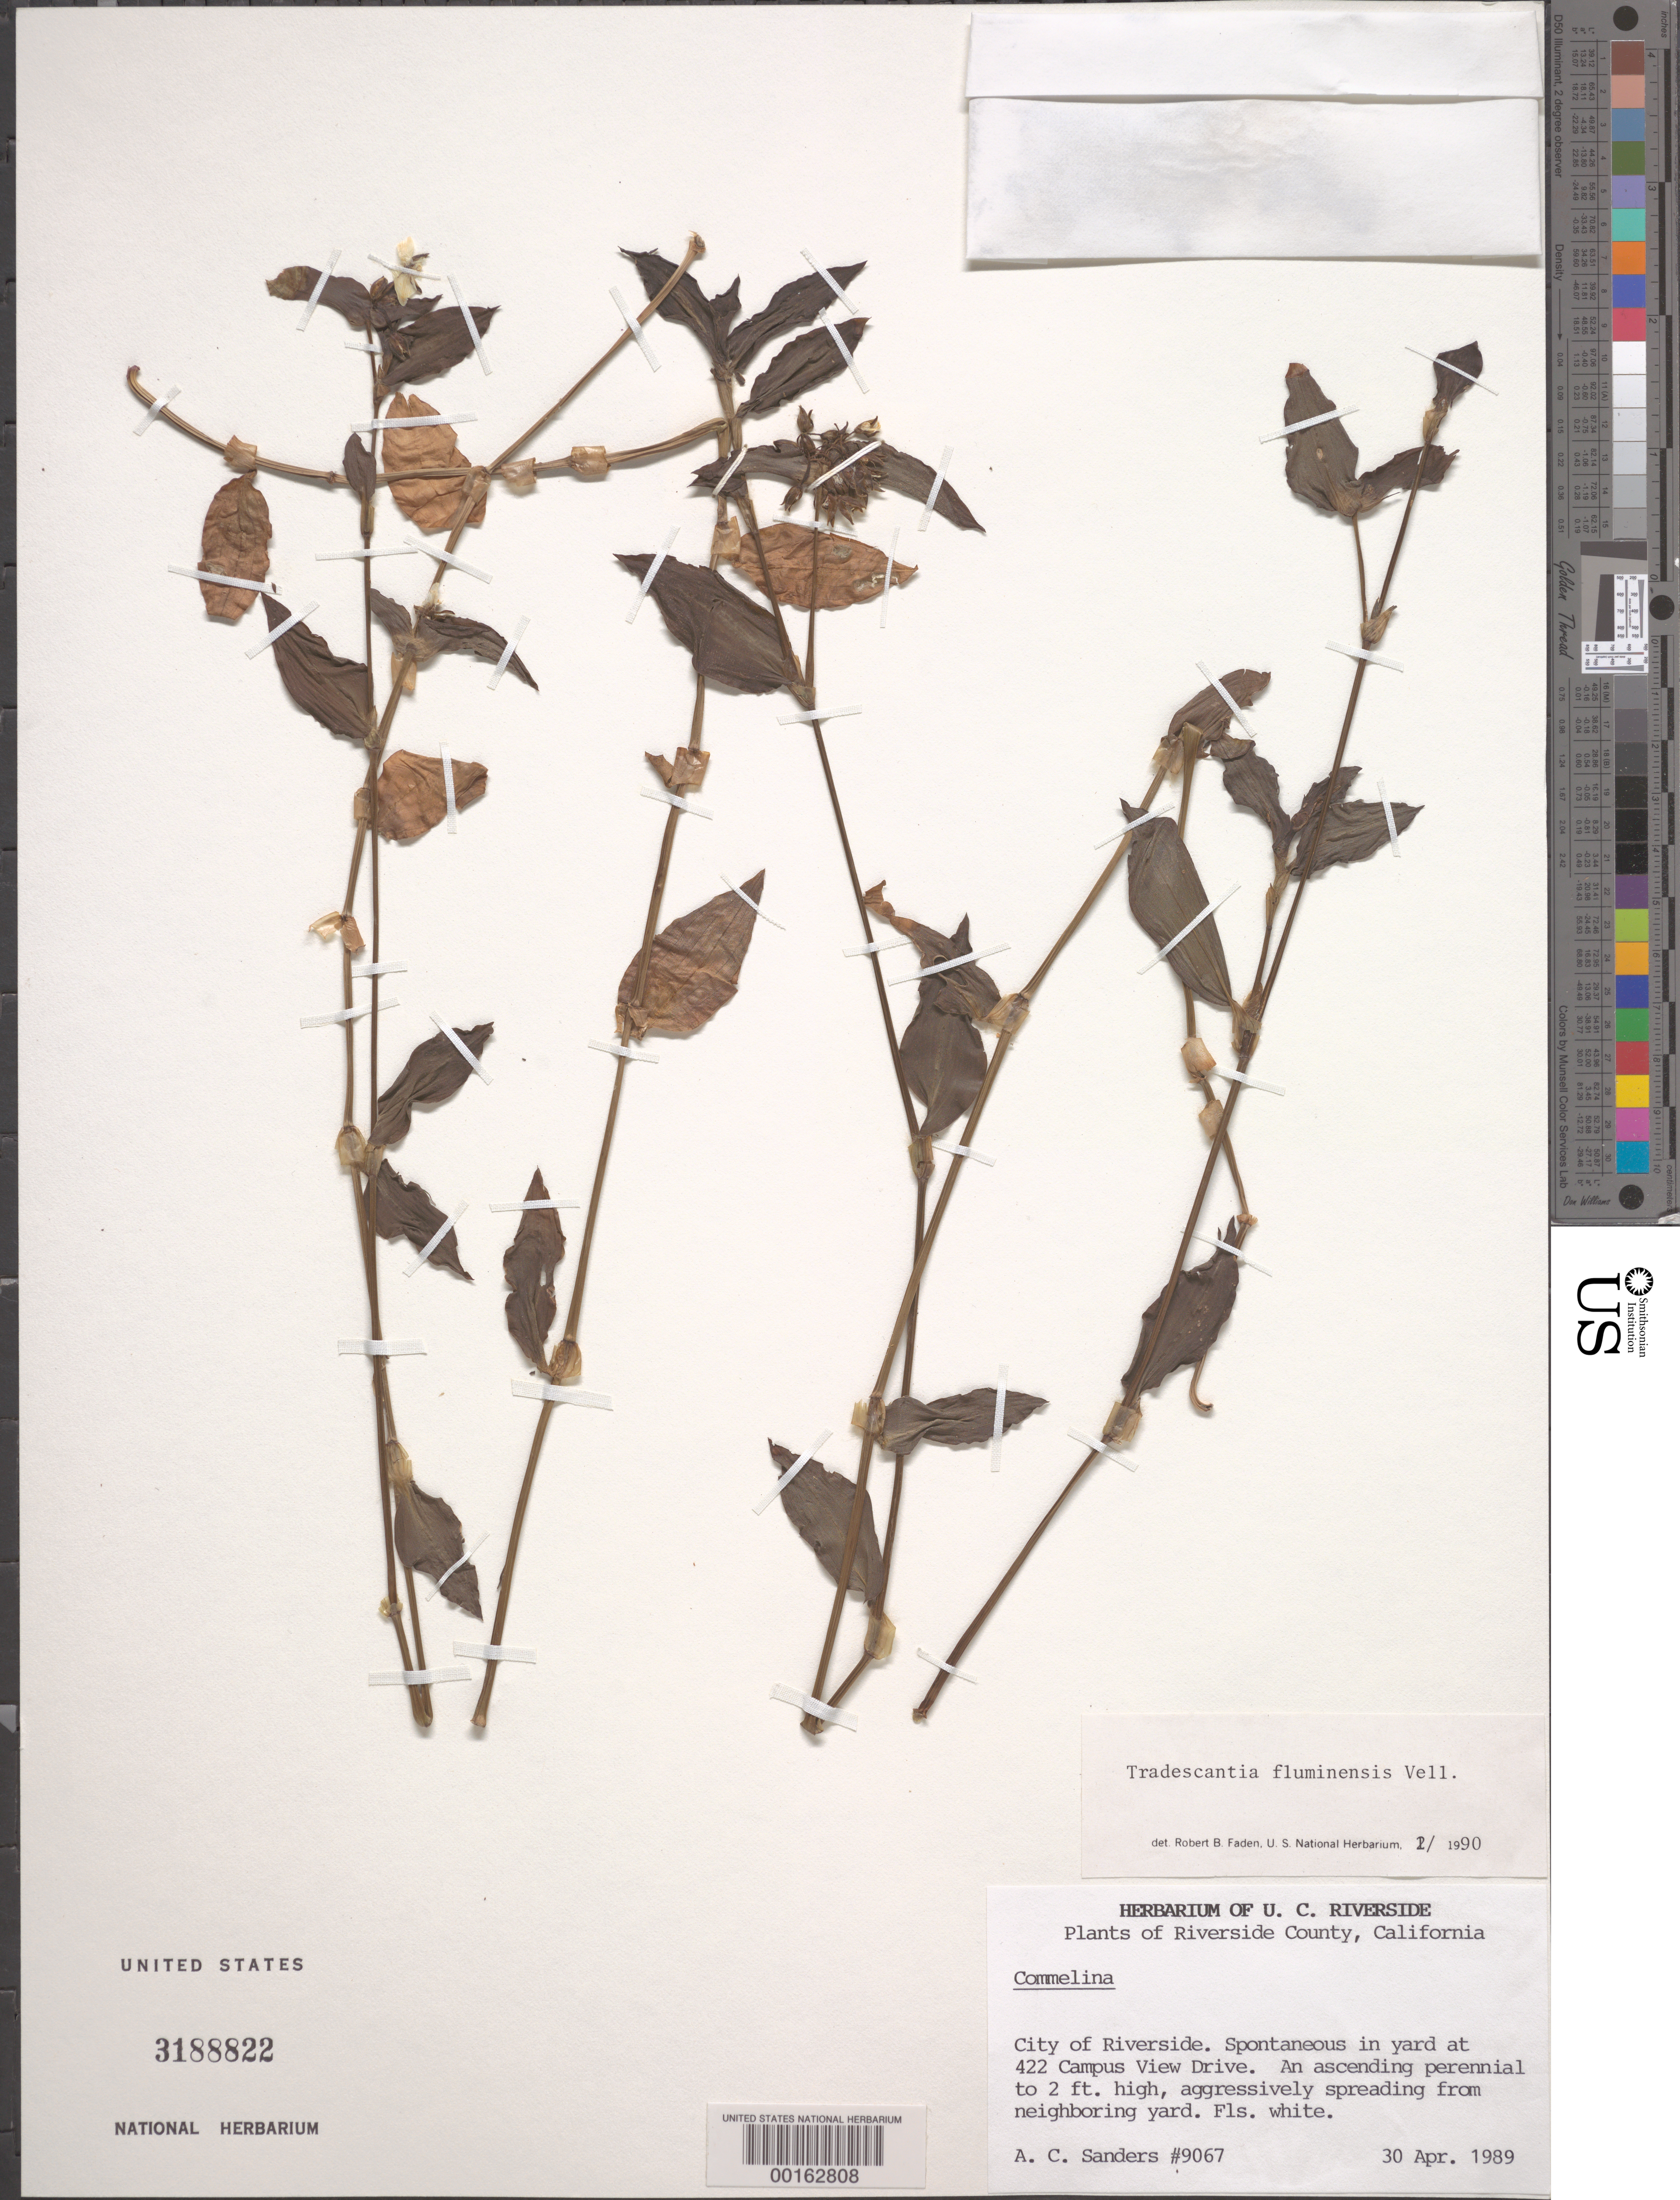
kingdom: Plantae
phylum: Tracheophyta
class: Liliopsida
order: Commelinales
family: Commelinaceae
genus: Tradescantia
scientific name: Tradescantia fluminensis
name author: Vell.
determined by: Faden, Robert B., (US), Smithsonian Institution - National Museum of Natural History (UNITED STATES)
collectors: A. Sanders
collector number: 9067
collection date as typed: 30 Apr 1989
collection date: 1989-04-30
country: United States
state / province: California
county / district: Riverside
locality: City of riverside, yard at 422 campus view dr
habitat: Spreading from neighboring yard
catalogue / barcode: US 3188822